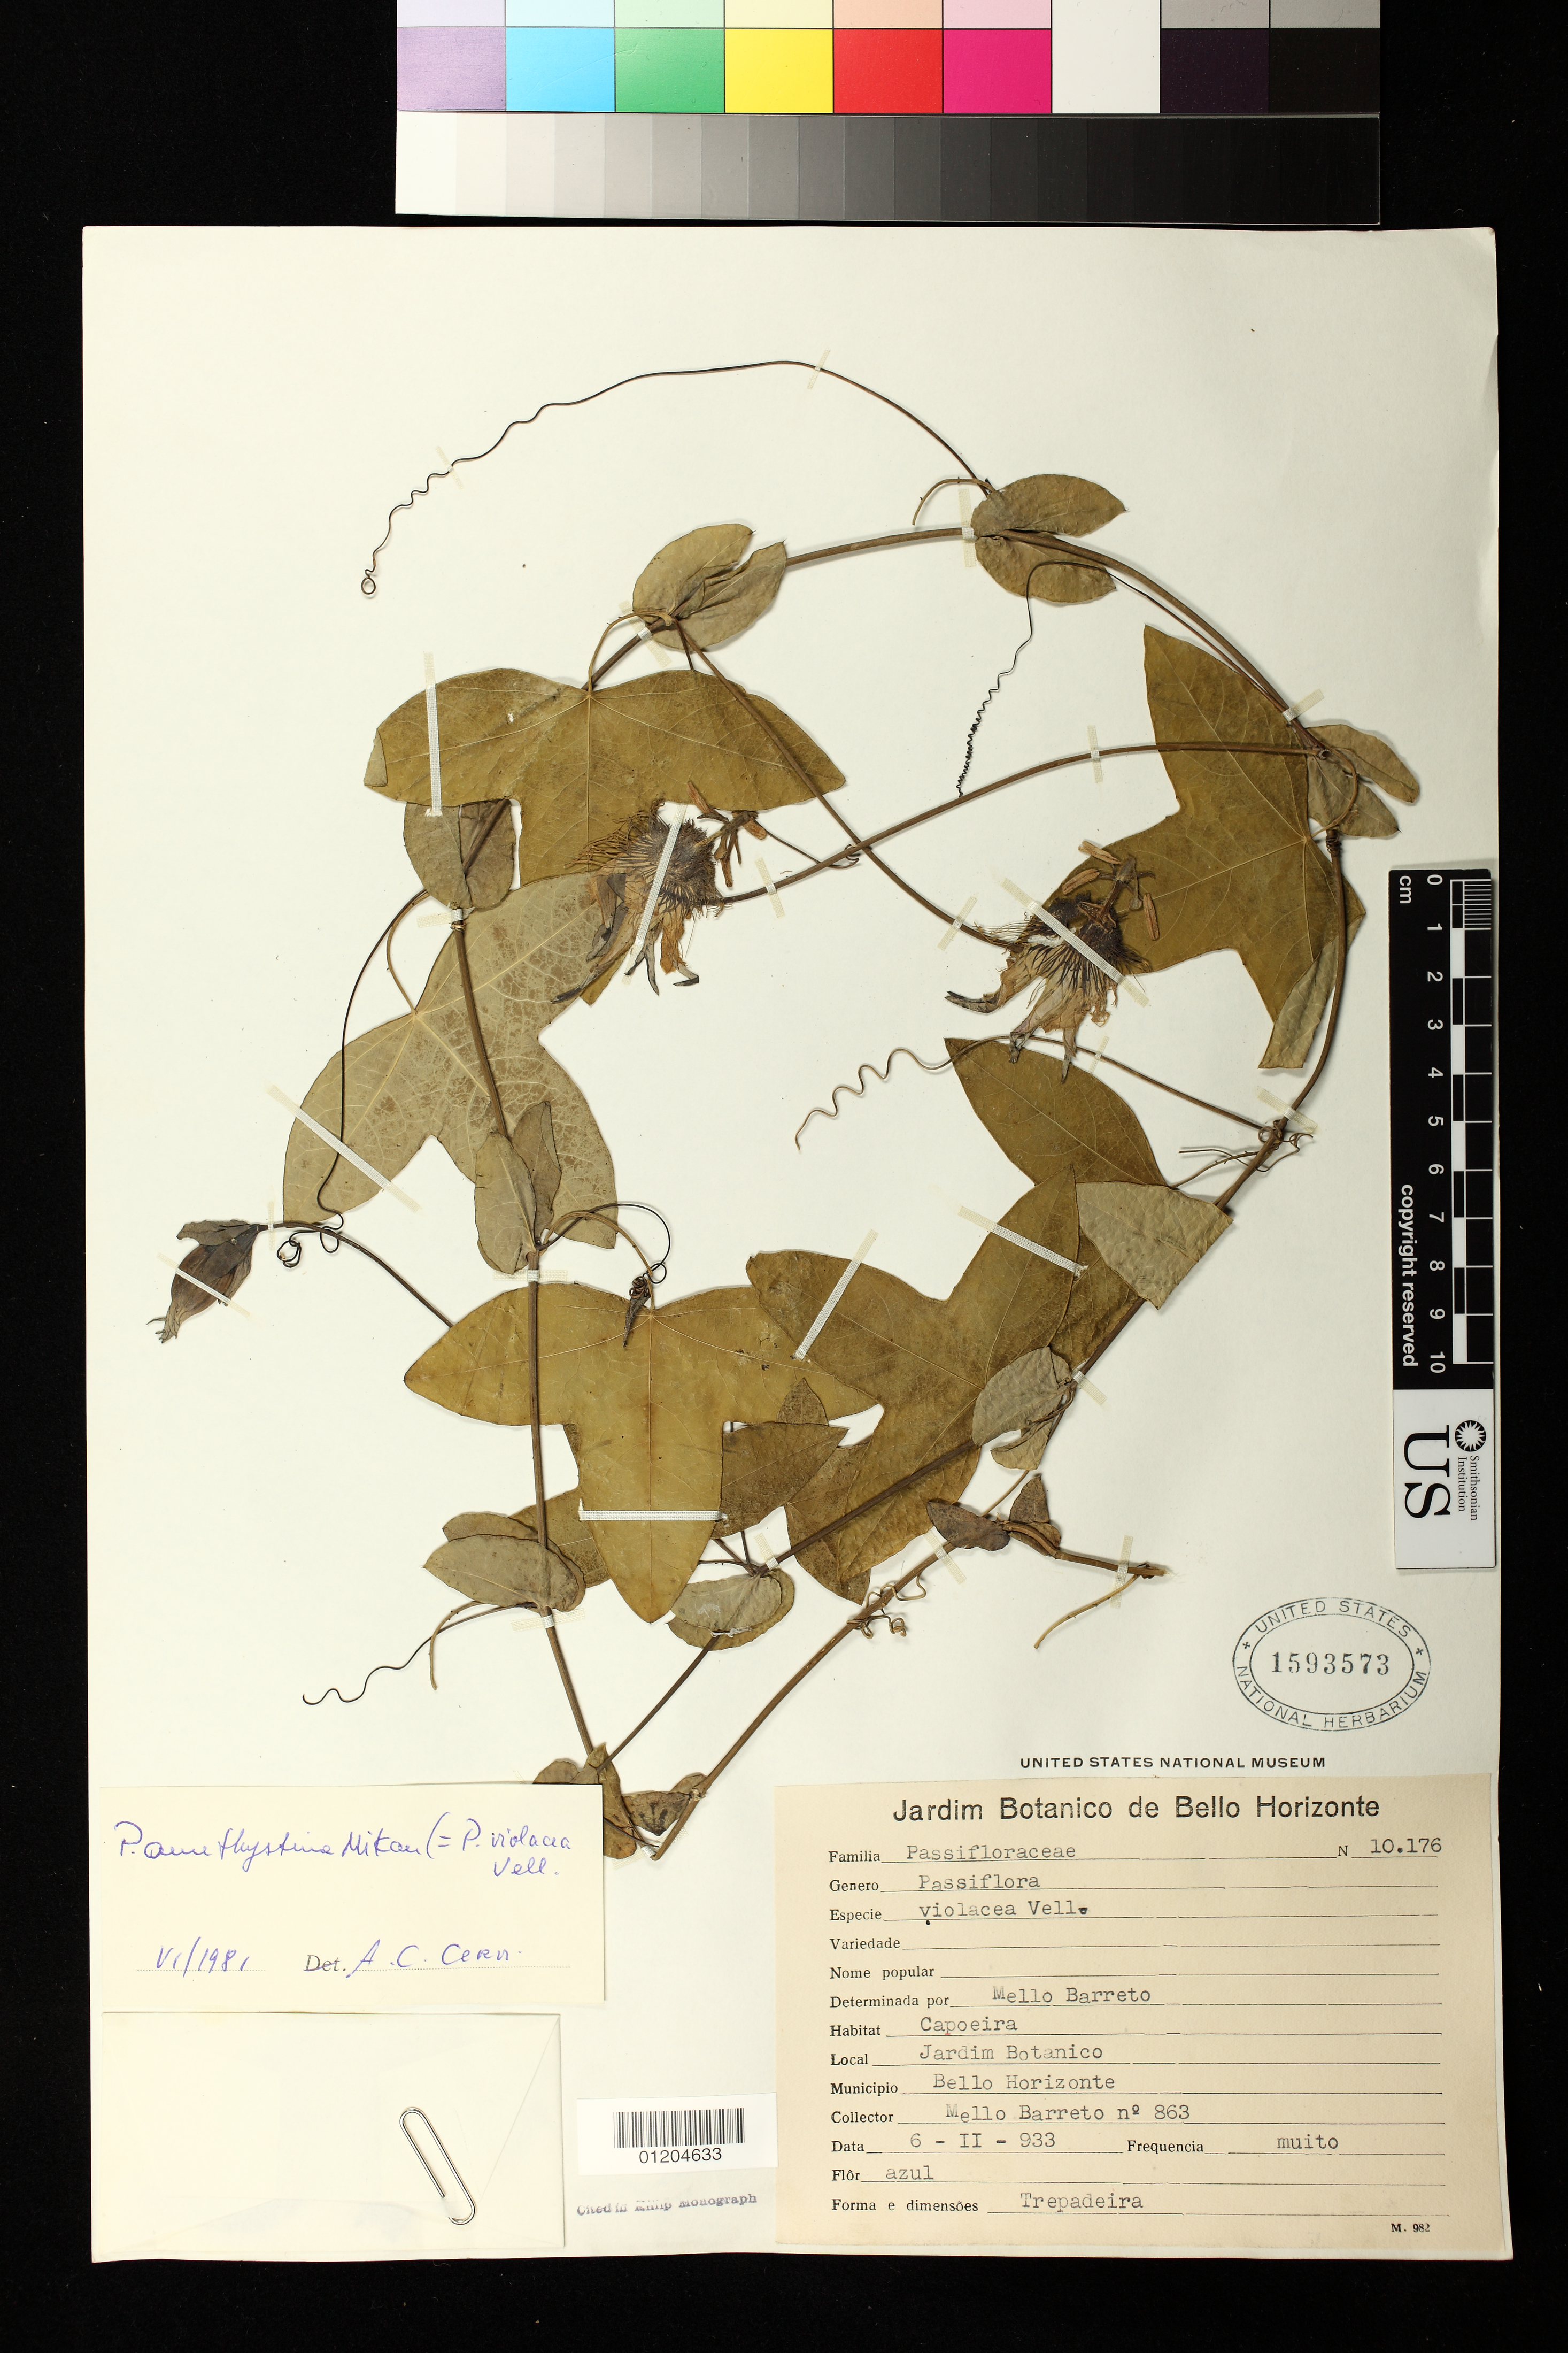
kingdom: Plantae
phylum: Tracheophyta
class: Magnoliopsida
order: Malpighiales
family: Passifloraceae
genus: Passiflora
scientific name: Passiflora amethystina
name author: J.C. Mikan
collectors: -. Mello Barreto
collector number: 863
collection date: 1933-02-06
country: Brazil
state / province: Minas Gerais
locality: Bello Horizonte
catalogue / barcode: US 1593573